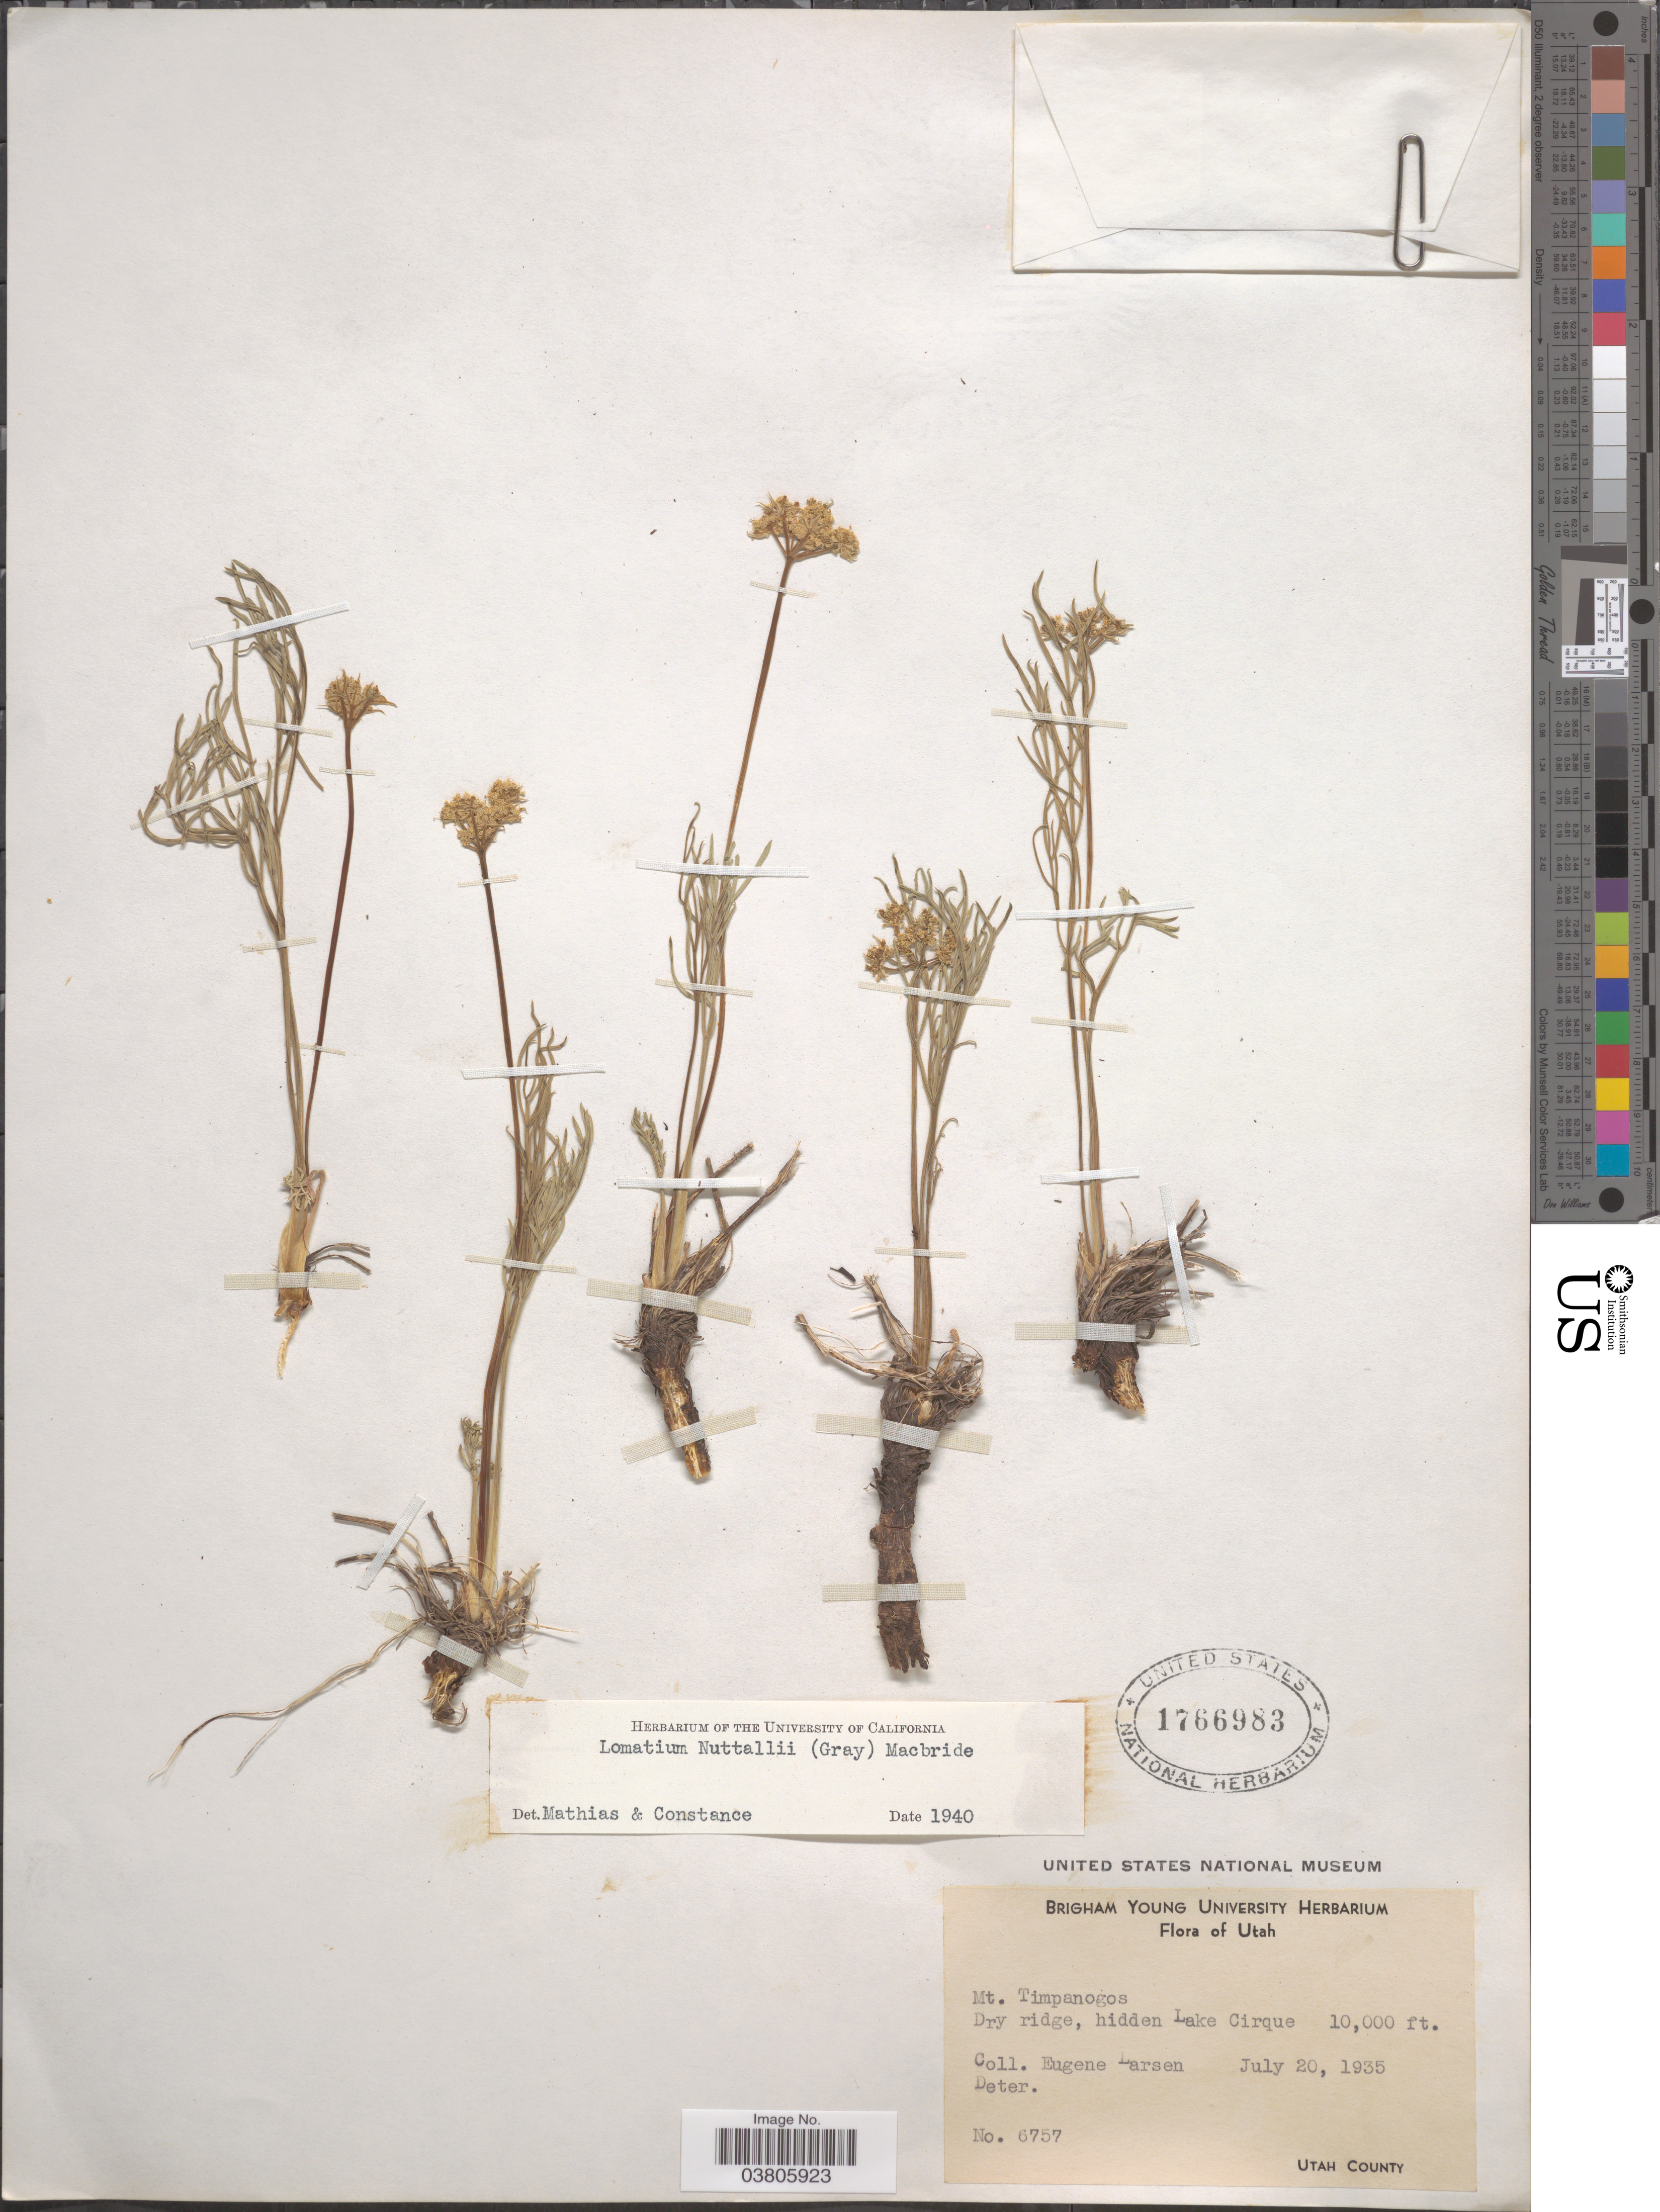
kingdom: Plantae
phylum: Tracheophyta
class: Magnoliopsida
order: Apiales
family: Apiaceae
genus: Lomatium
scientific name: Lomatium nuttallii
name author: (A. Gray) J.F. Macbr.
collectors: E. Larsen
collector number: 6757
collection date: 1935-07-20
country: United States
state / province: Utah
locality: Mt. Timpanogos. Dry ridge, hidden Lake Cirque. Utah County.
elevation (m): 3048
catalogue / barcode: US 1766983